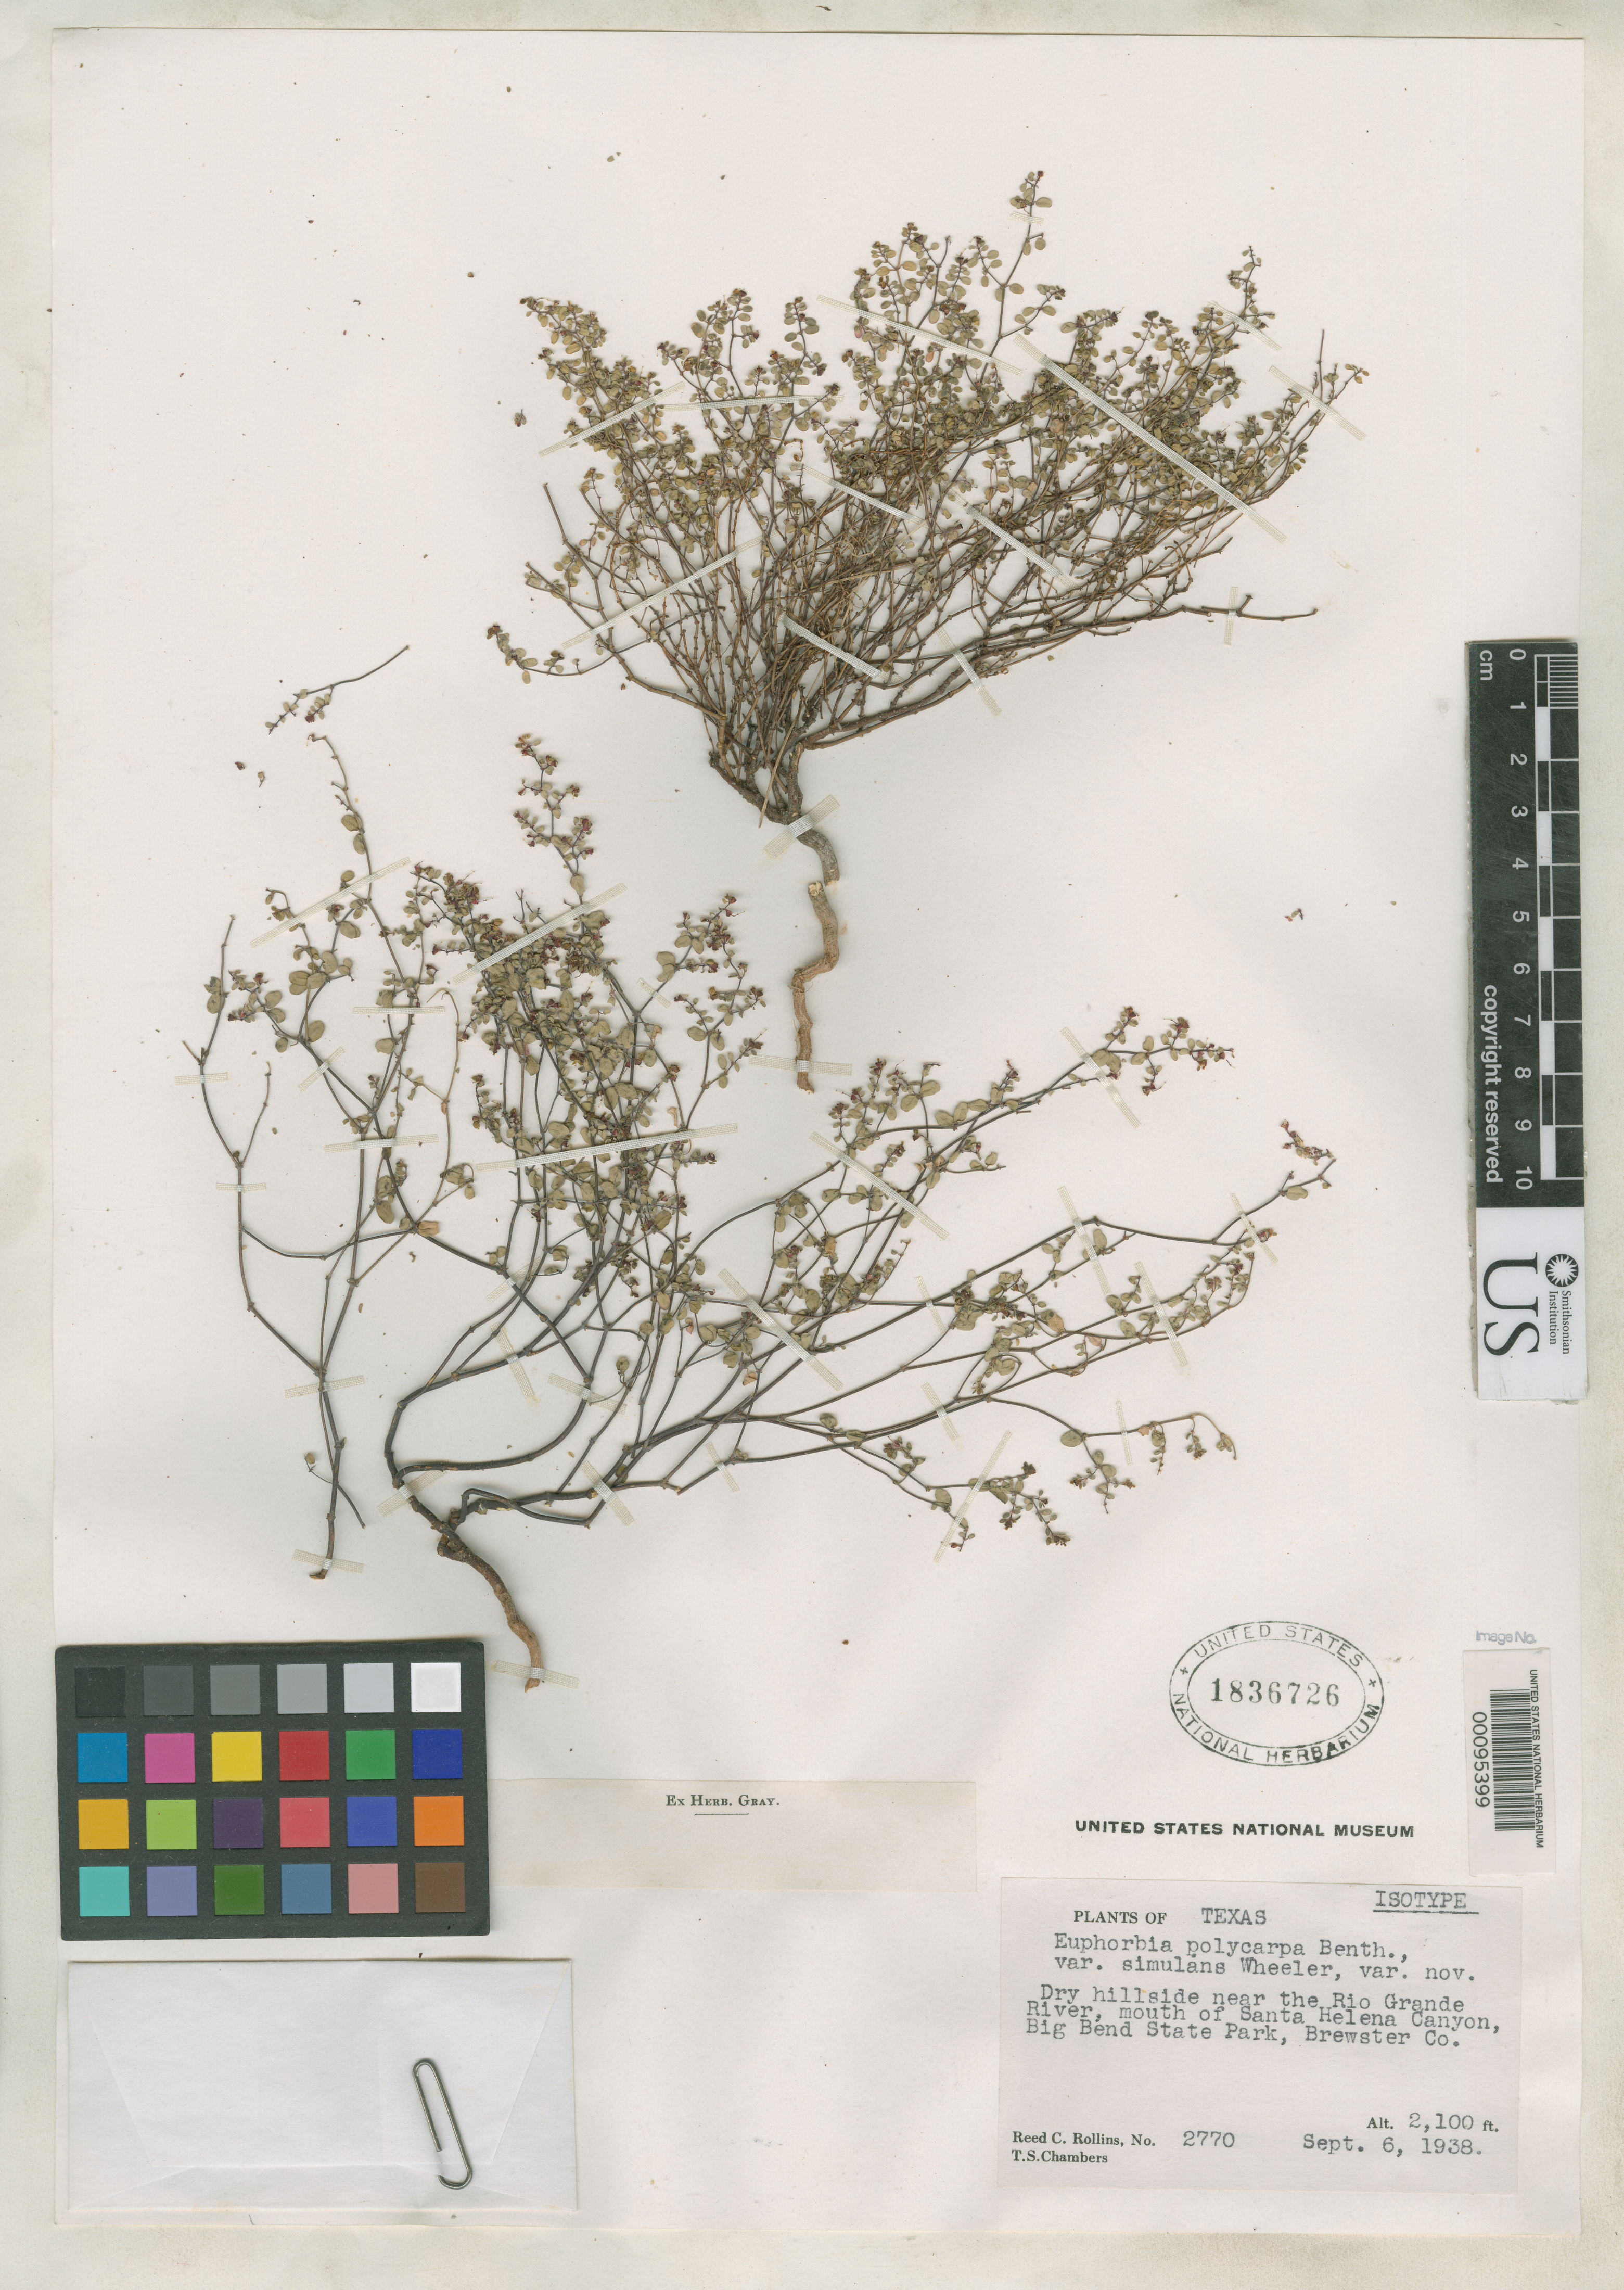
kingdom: Plantae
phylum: Tracheophyta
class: Magnoliopsida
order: Malpighiales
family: Euphorbiaceae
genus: Euphorbia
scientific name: Euphorbia polycarpa var. simulans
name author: L.C. Wheeler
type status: Isotype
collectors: R. C. Rollins & T. Chambers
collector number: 2770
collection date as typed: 06 Sep 1938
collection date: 1938-09-06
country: United States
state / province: Texas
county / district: Brewster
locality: Near Rio Grande, mouth of Santa Helena Canyon.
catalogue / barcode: US 1836726